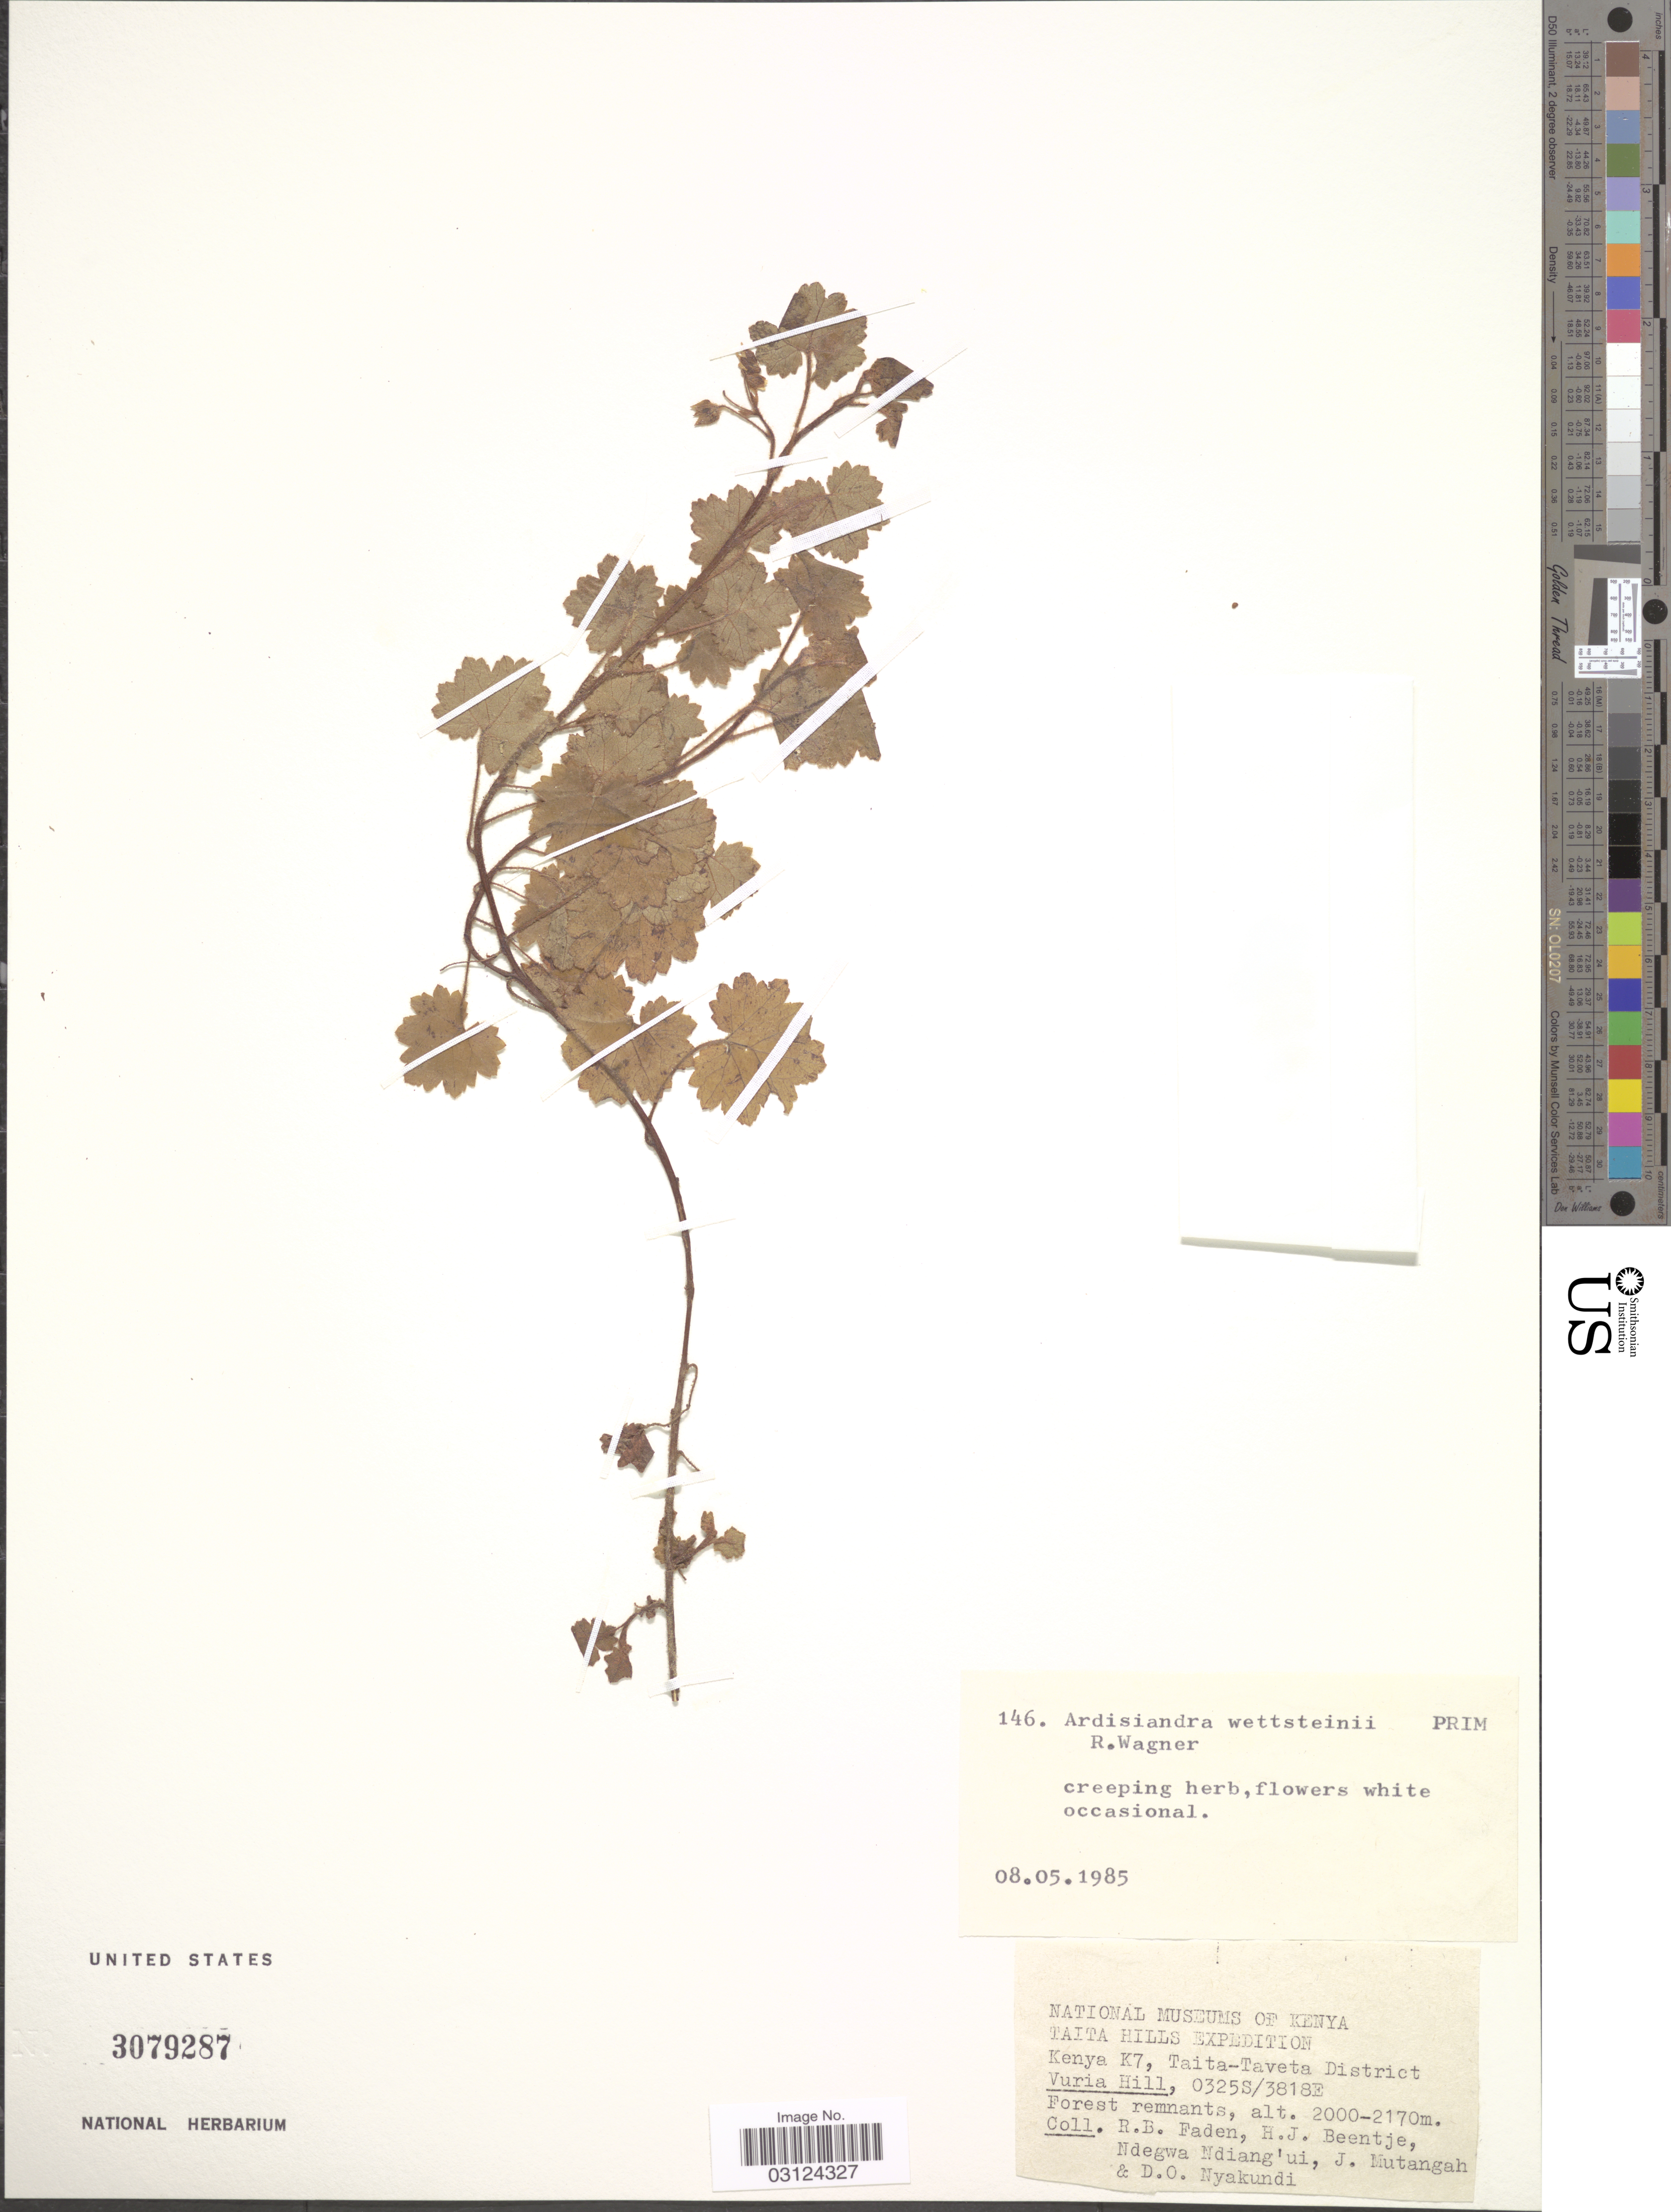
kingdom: Plantae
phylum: Tracheophyta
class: Magnoliopsida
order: Ericales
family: Primulaceae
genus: Ardisiandra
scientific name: Ardisiandra wettsteinii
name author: R. Wagner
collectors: R. B. Faden, H. J. Beentje, Ndegwa Ndiang'ui, J. Mutangah & D. Nyakundi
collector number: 146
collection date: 1985-05-08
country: Kenya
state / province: Taita Taveta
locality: Taita Hills, K7, Taita-Taveta District, Vuria Hill.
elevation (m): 2000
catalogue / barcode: US 3079287